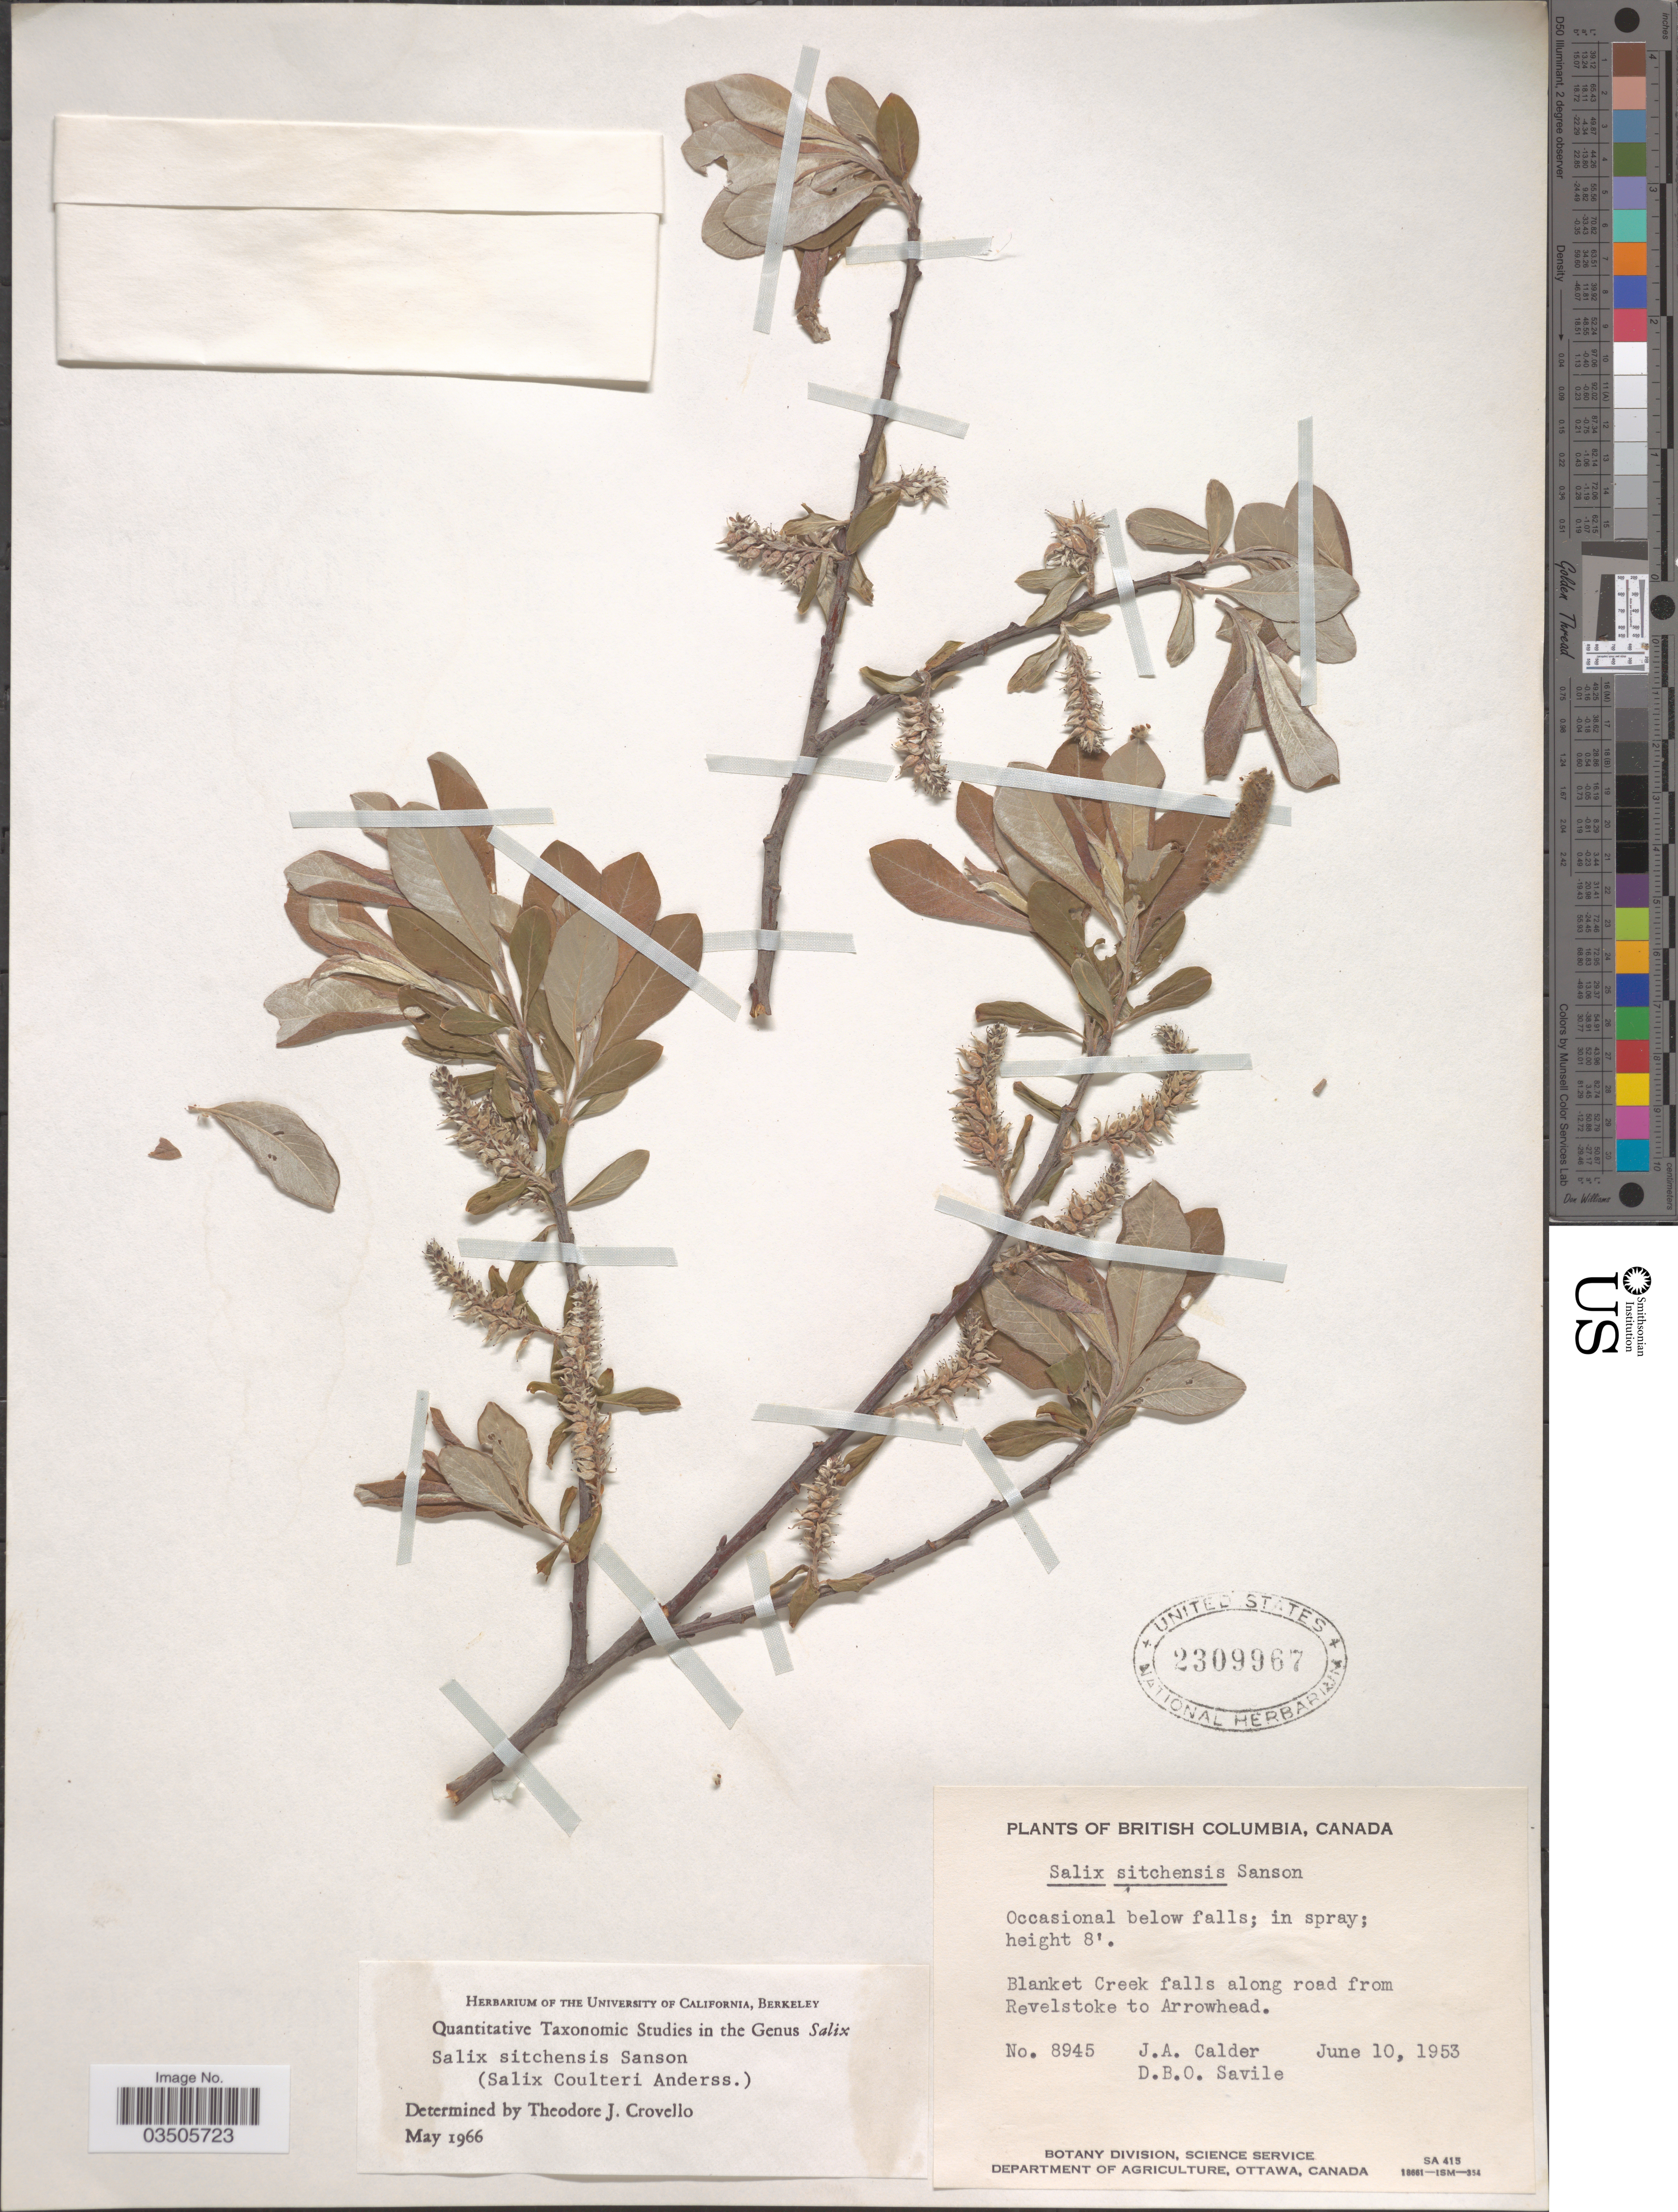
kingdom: Plantae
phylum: Tracheophyta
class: Magnoliopsida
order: Malpighiales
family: Salicaceae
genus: Salix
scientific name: Salix sitchensis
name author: Sanson ex Bong.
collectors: J. A. Calder & D. Savile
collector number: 8945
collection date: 1953-06-10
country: Canada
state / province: British Columbia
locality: Below falls. Blanket Creek falls along road from Revelstoke to Arrowhead.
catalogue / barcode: US 2309967